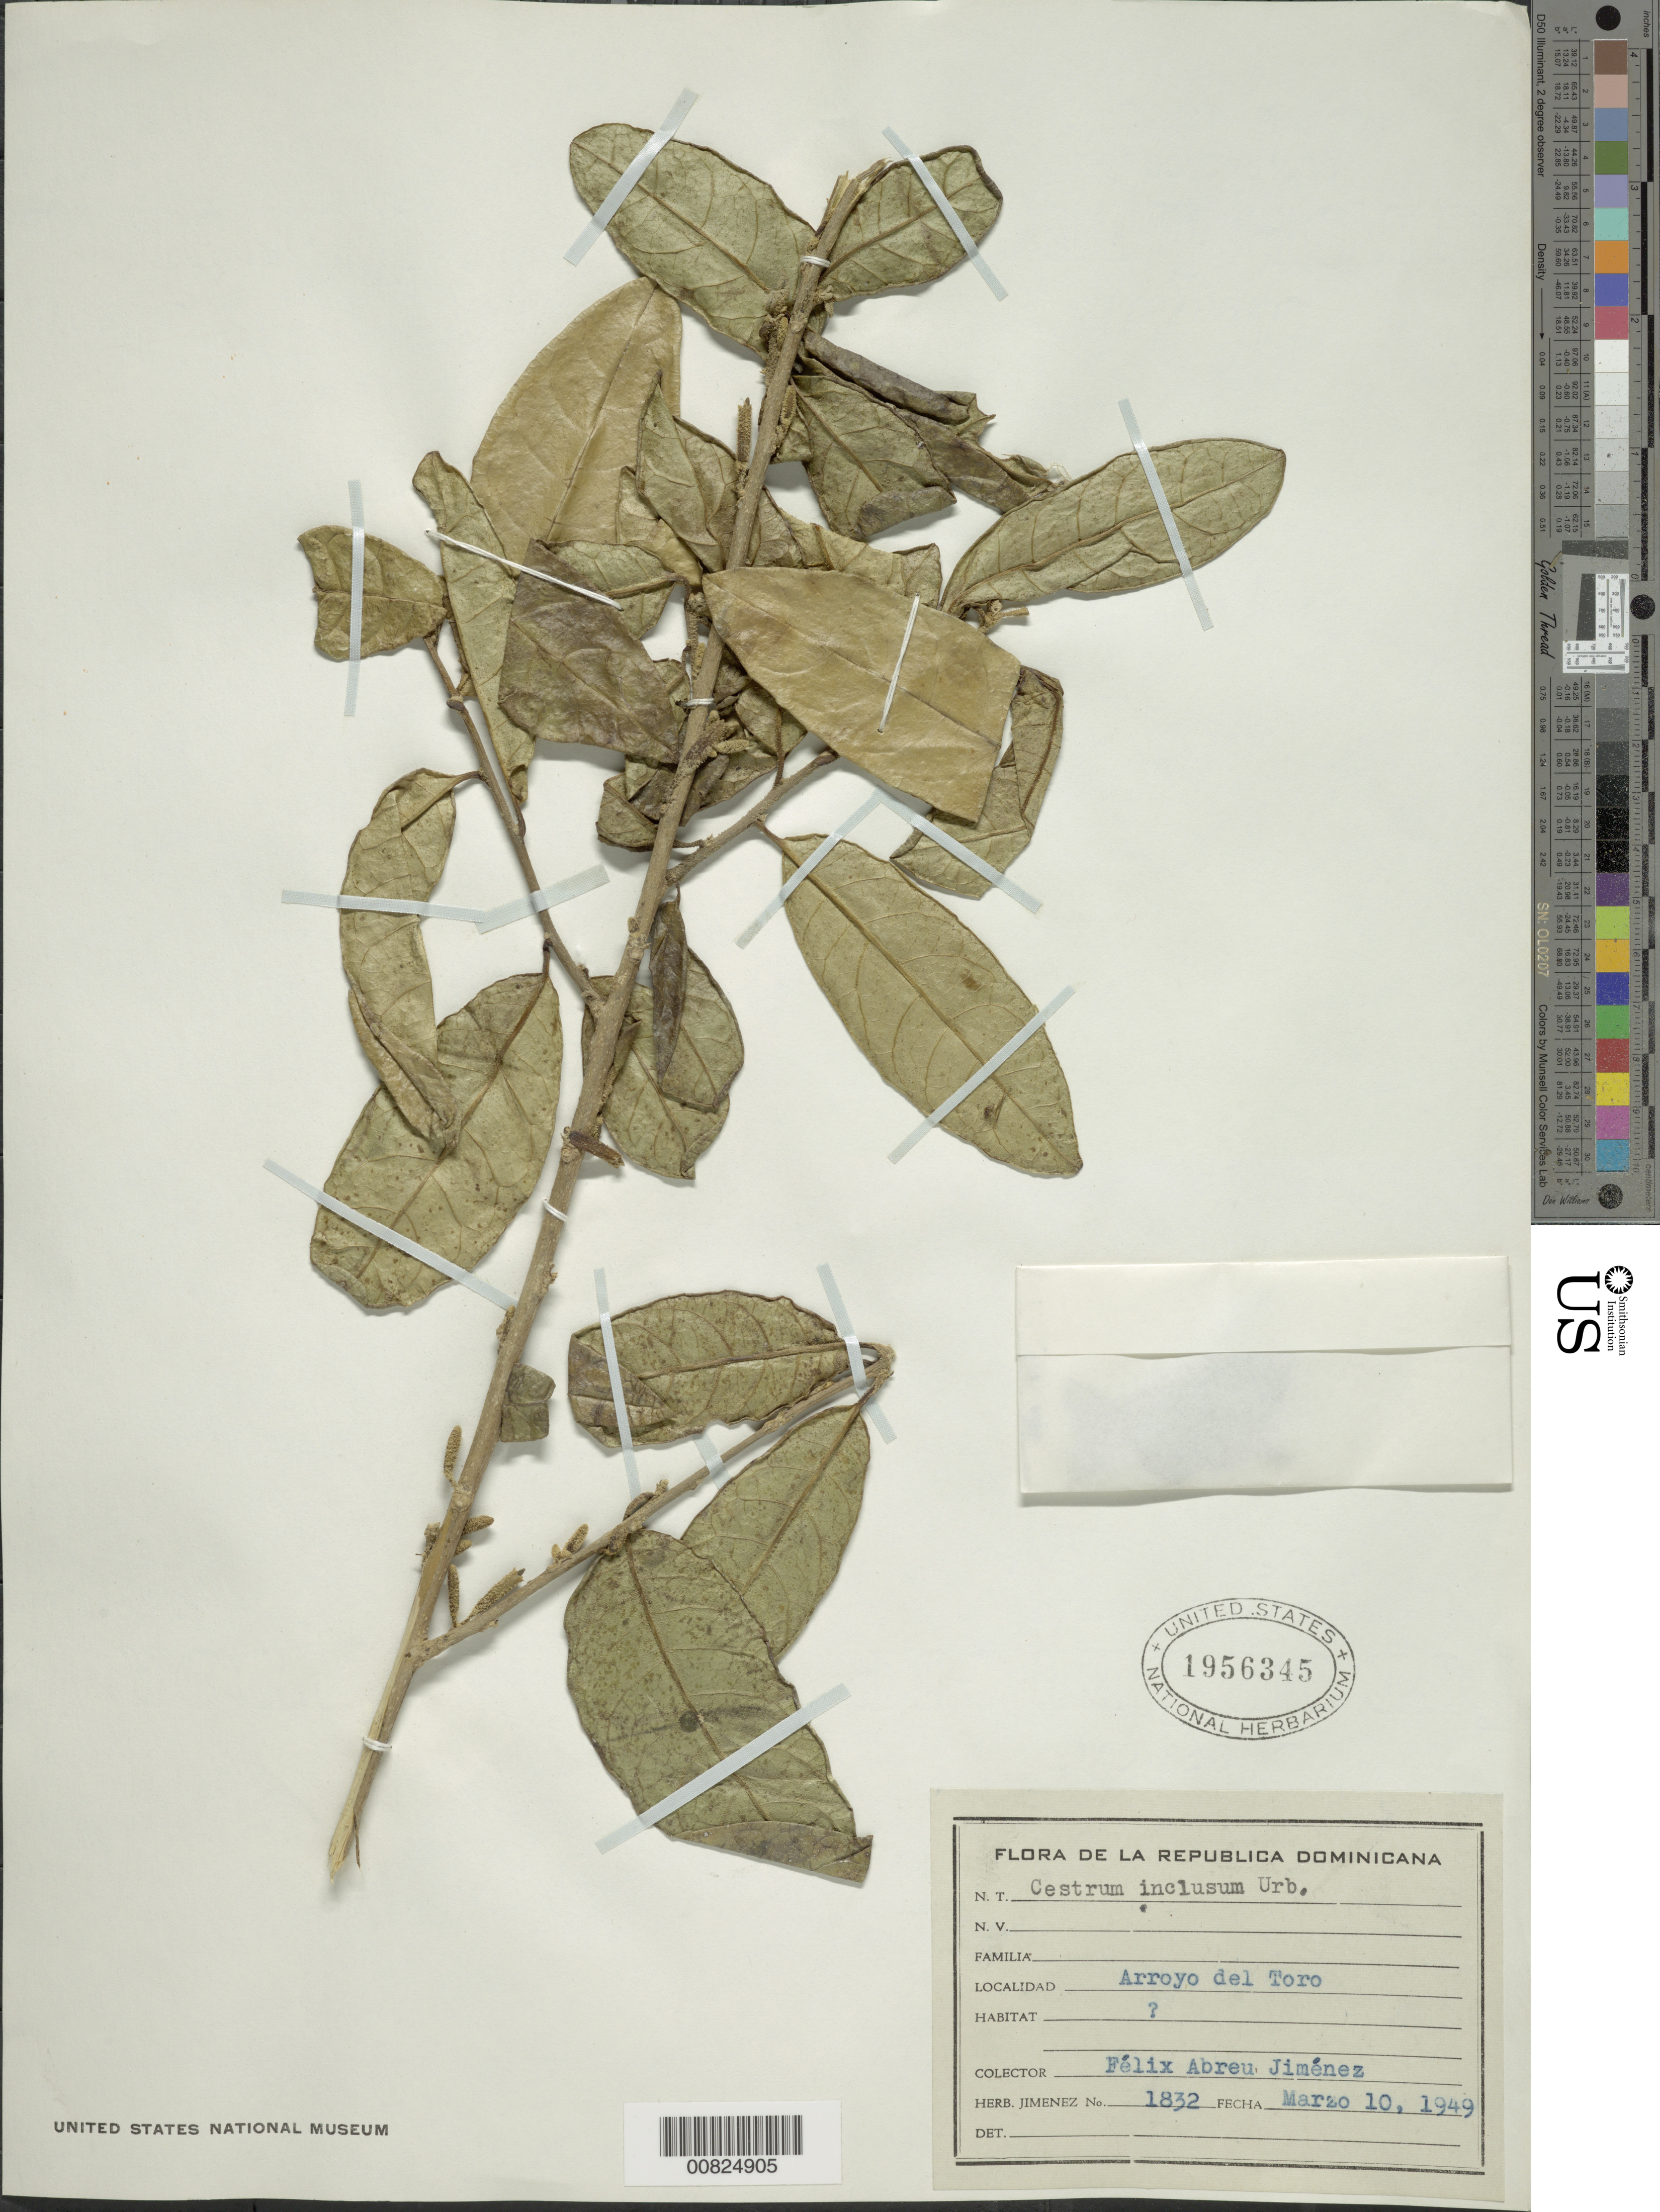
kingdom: Plantae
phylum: Tracheophyta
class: Magnoliopsida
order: Solanales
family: Solanaceae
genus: Cestrum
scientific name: Cestrum inclusum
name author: Urb.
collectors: F. Jiménez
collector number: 1832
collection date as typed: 10 Mar 1949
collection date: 1949-03-10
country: Dominican Republic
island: Hispaniola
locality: Arroyo del Toro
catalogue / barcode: US 1956345